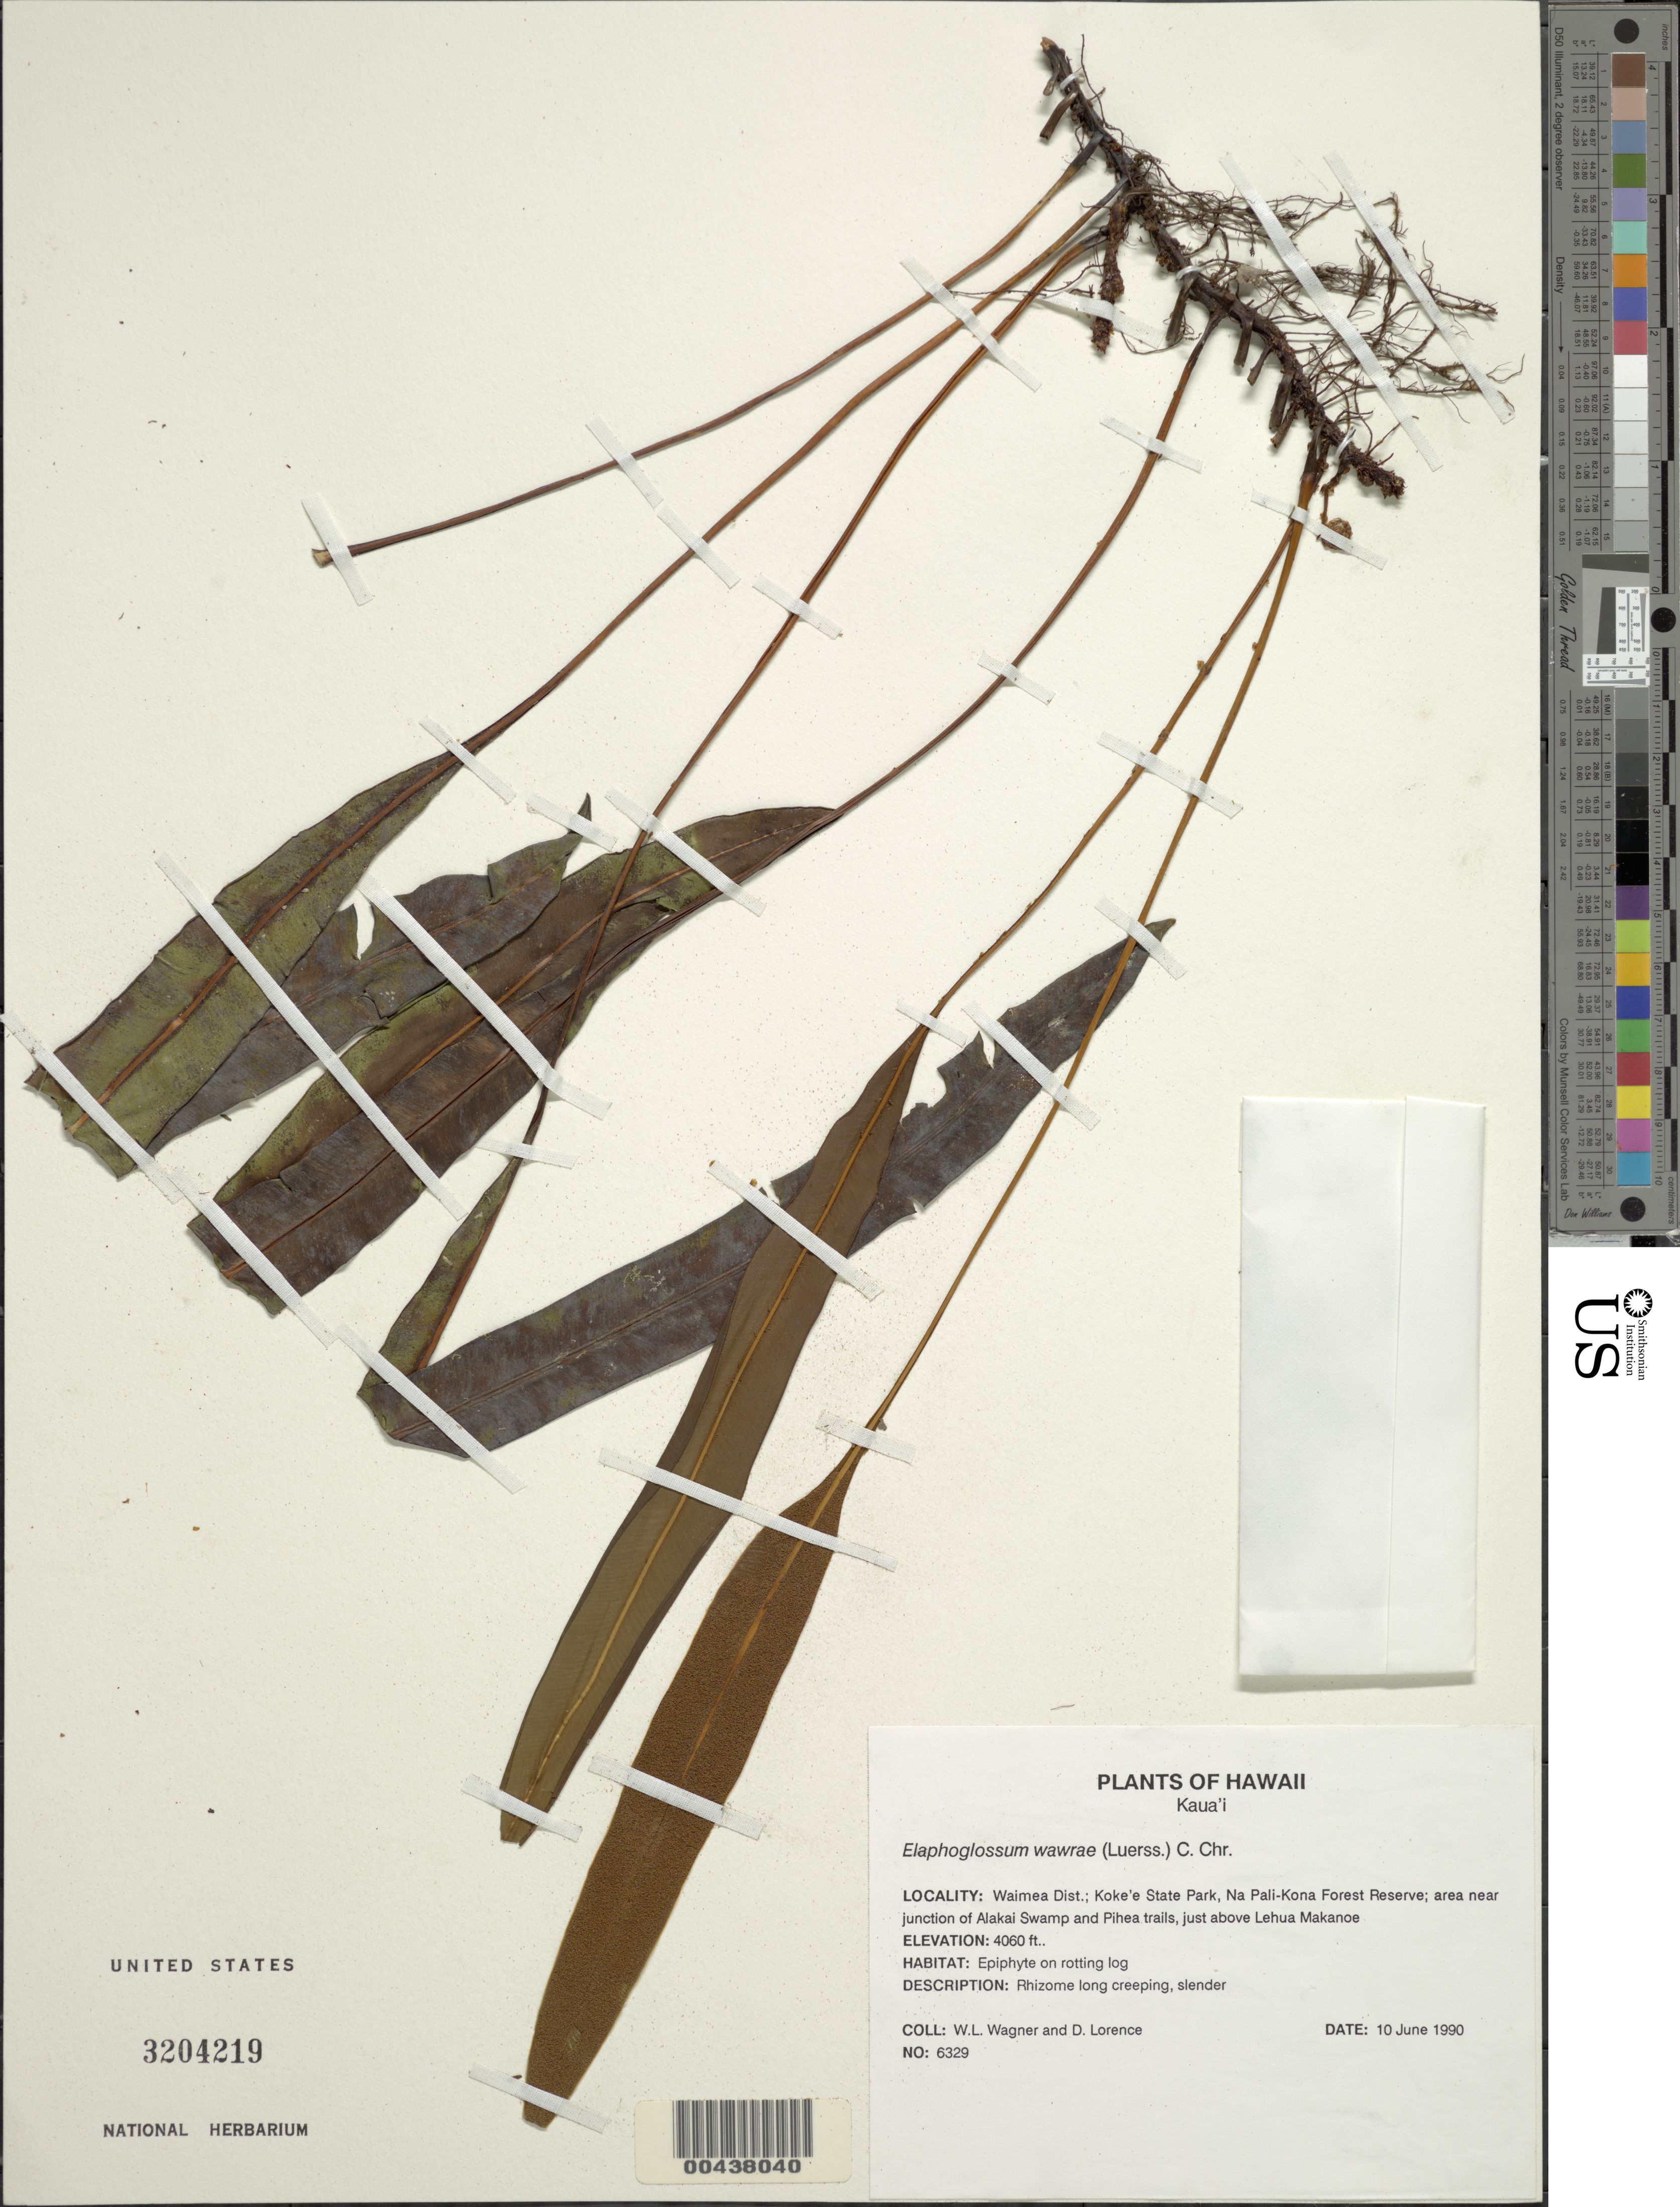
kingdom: Plantae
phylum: Tracheophyta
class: Polypodiopsida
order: Polypodiales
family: Dryopteridaceae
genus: Elaphoglossum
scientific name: Elaphoglossum wawrae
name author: (Luerss.) C. Chr.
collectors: W. L. Wagner & D. Lorence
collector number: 6329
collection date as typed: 10 Jun 1990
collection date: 1990-06-10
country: United States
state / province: Hawaii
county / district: Kauai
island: Kaua'i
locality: Waimea Dist.; Koke'e State Pk., Na Pali-Kona For. Res.; near junction Alakai Swamp and Pihea trails, just above Lehua Makanoe...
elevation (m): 1237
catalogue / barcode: US 3204219